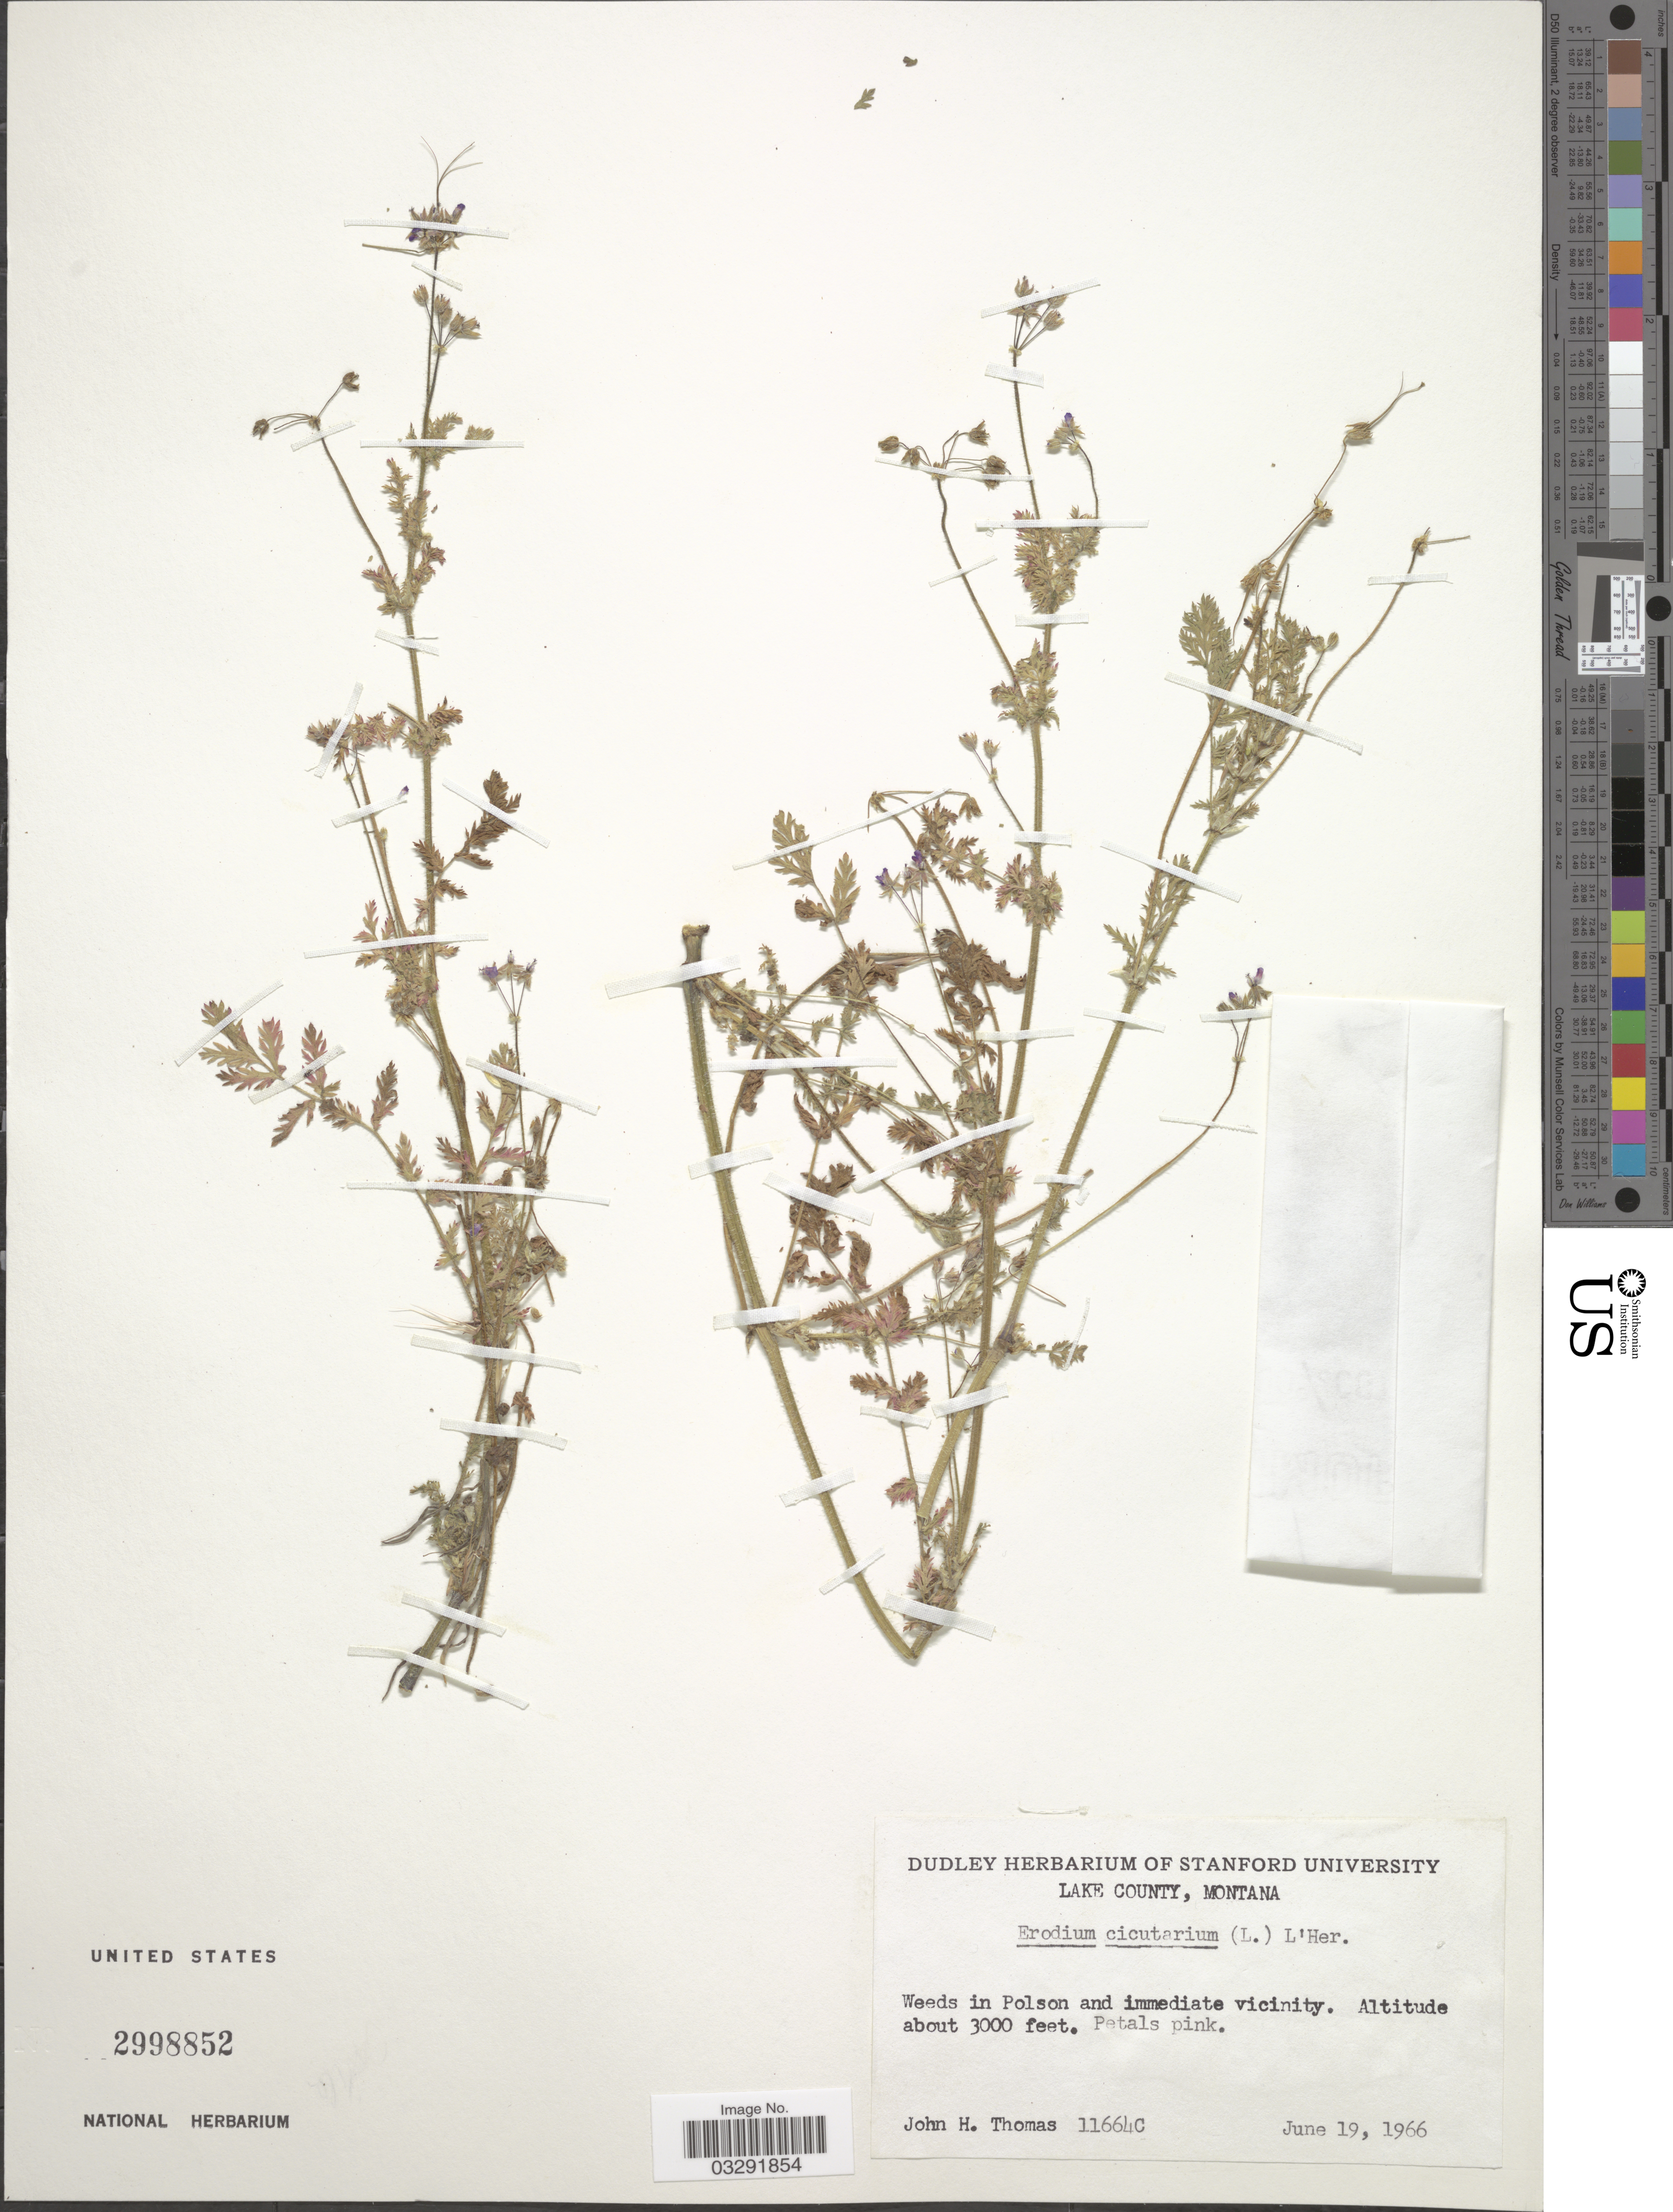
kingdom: Plantae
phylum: Tracheophyta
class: Magnoliopsida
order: Geraniales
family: Geraniaceae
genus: Erodium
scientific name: Erodium cicutarium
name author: (L.) L'Hér.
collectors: J. H. Thomas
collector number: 11664c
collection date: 1966-06-19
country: United States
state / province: Montana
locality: Lake County. Weeds in Polson and immediate vicinity.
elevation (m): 914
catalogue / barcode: US 2998852